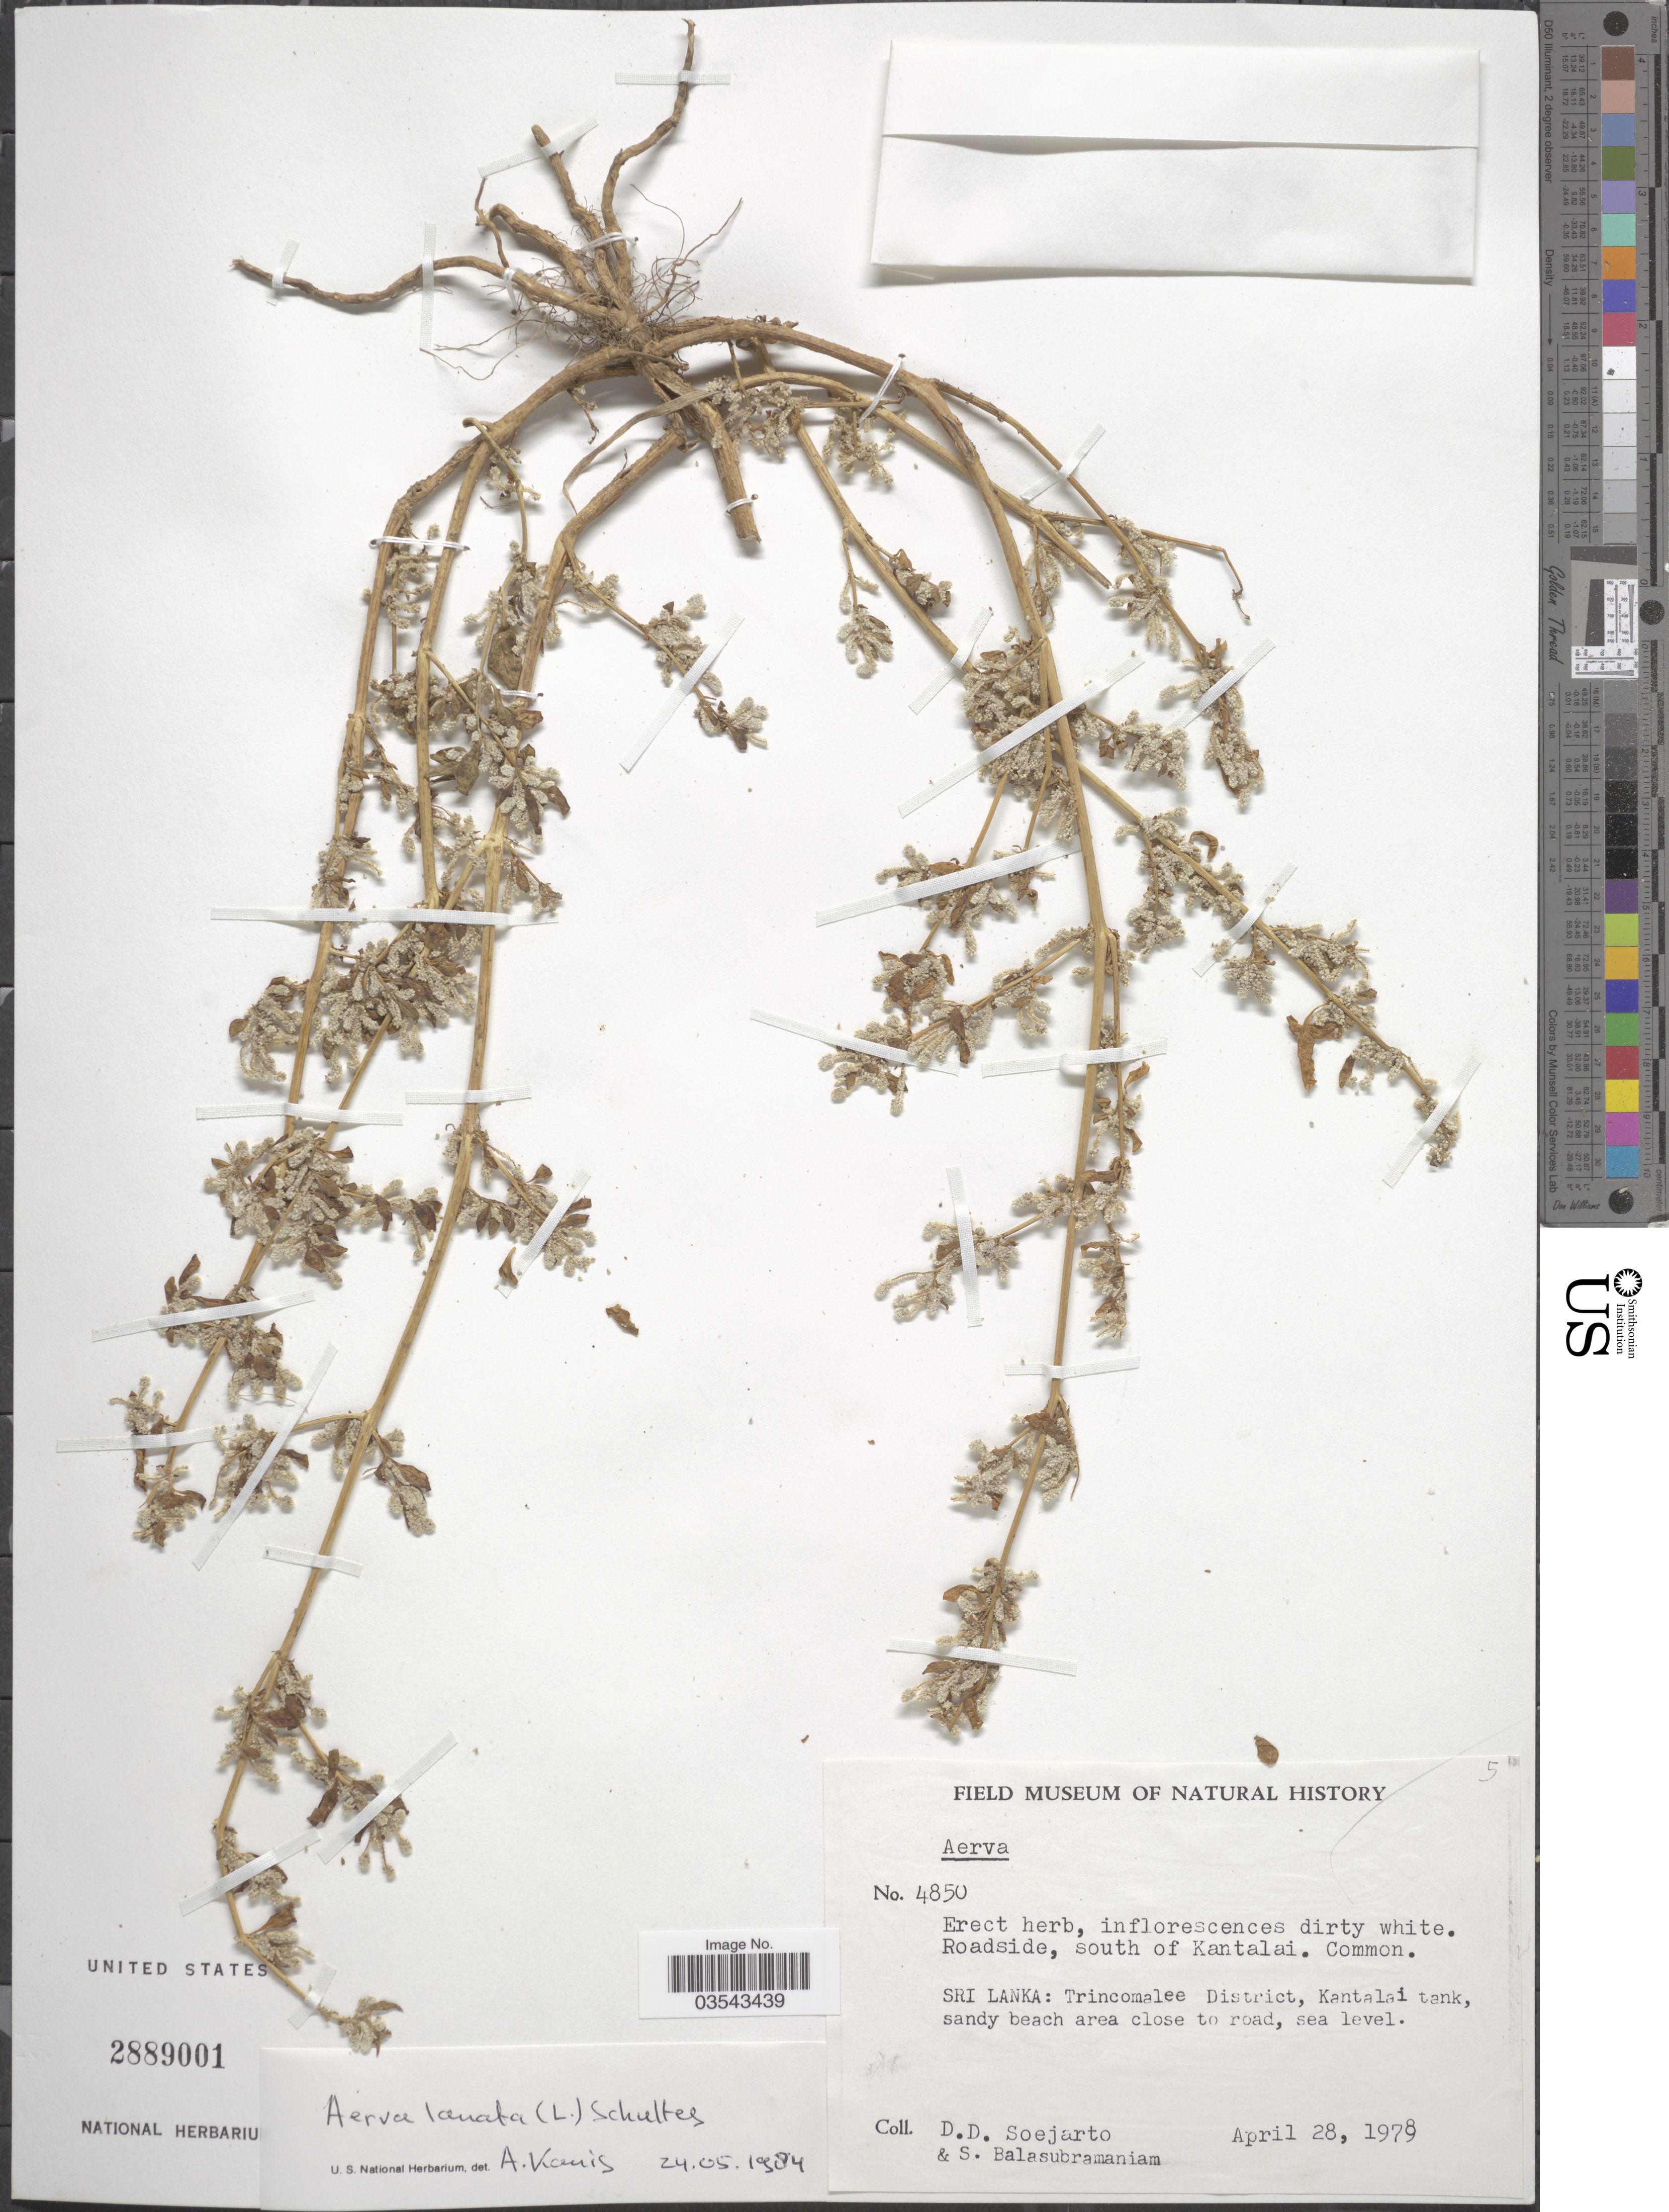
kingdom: Plantae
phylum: Tracheophyta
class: Magnoliopsida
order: Caryophyllales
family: Amaranthaceae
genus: Ouret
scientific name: Ouret lanata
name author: (L.) Kuntze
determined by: U.S. National Herbarium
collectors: S. Balasubramaniam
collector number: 4850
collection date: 1978-04-28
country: Sri Lanka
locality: Trincomalee District, Kantalai tank, sandy beach area close to road.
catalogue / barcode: US 2889001